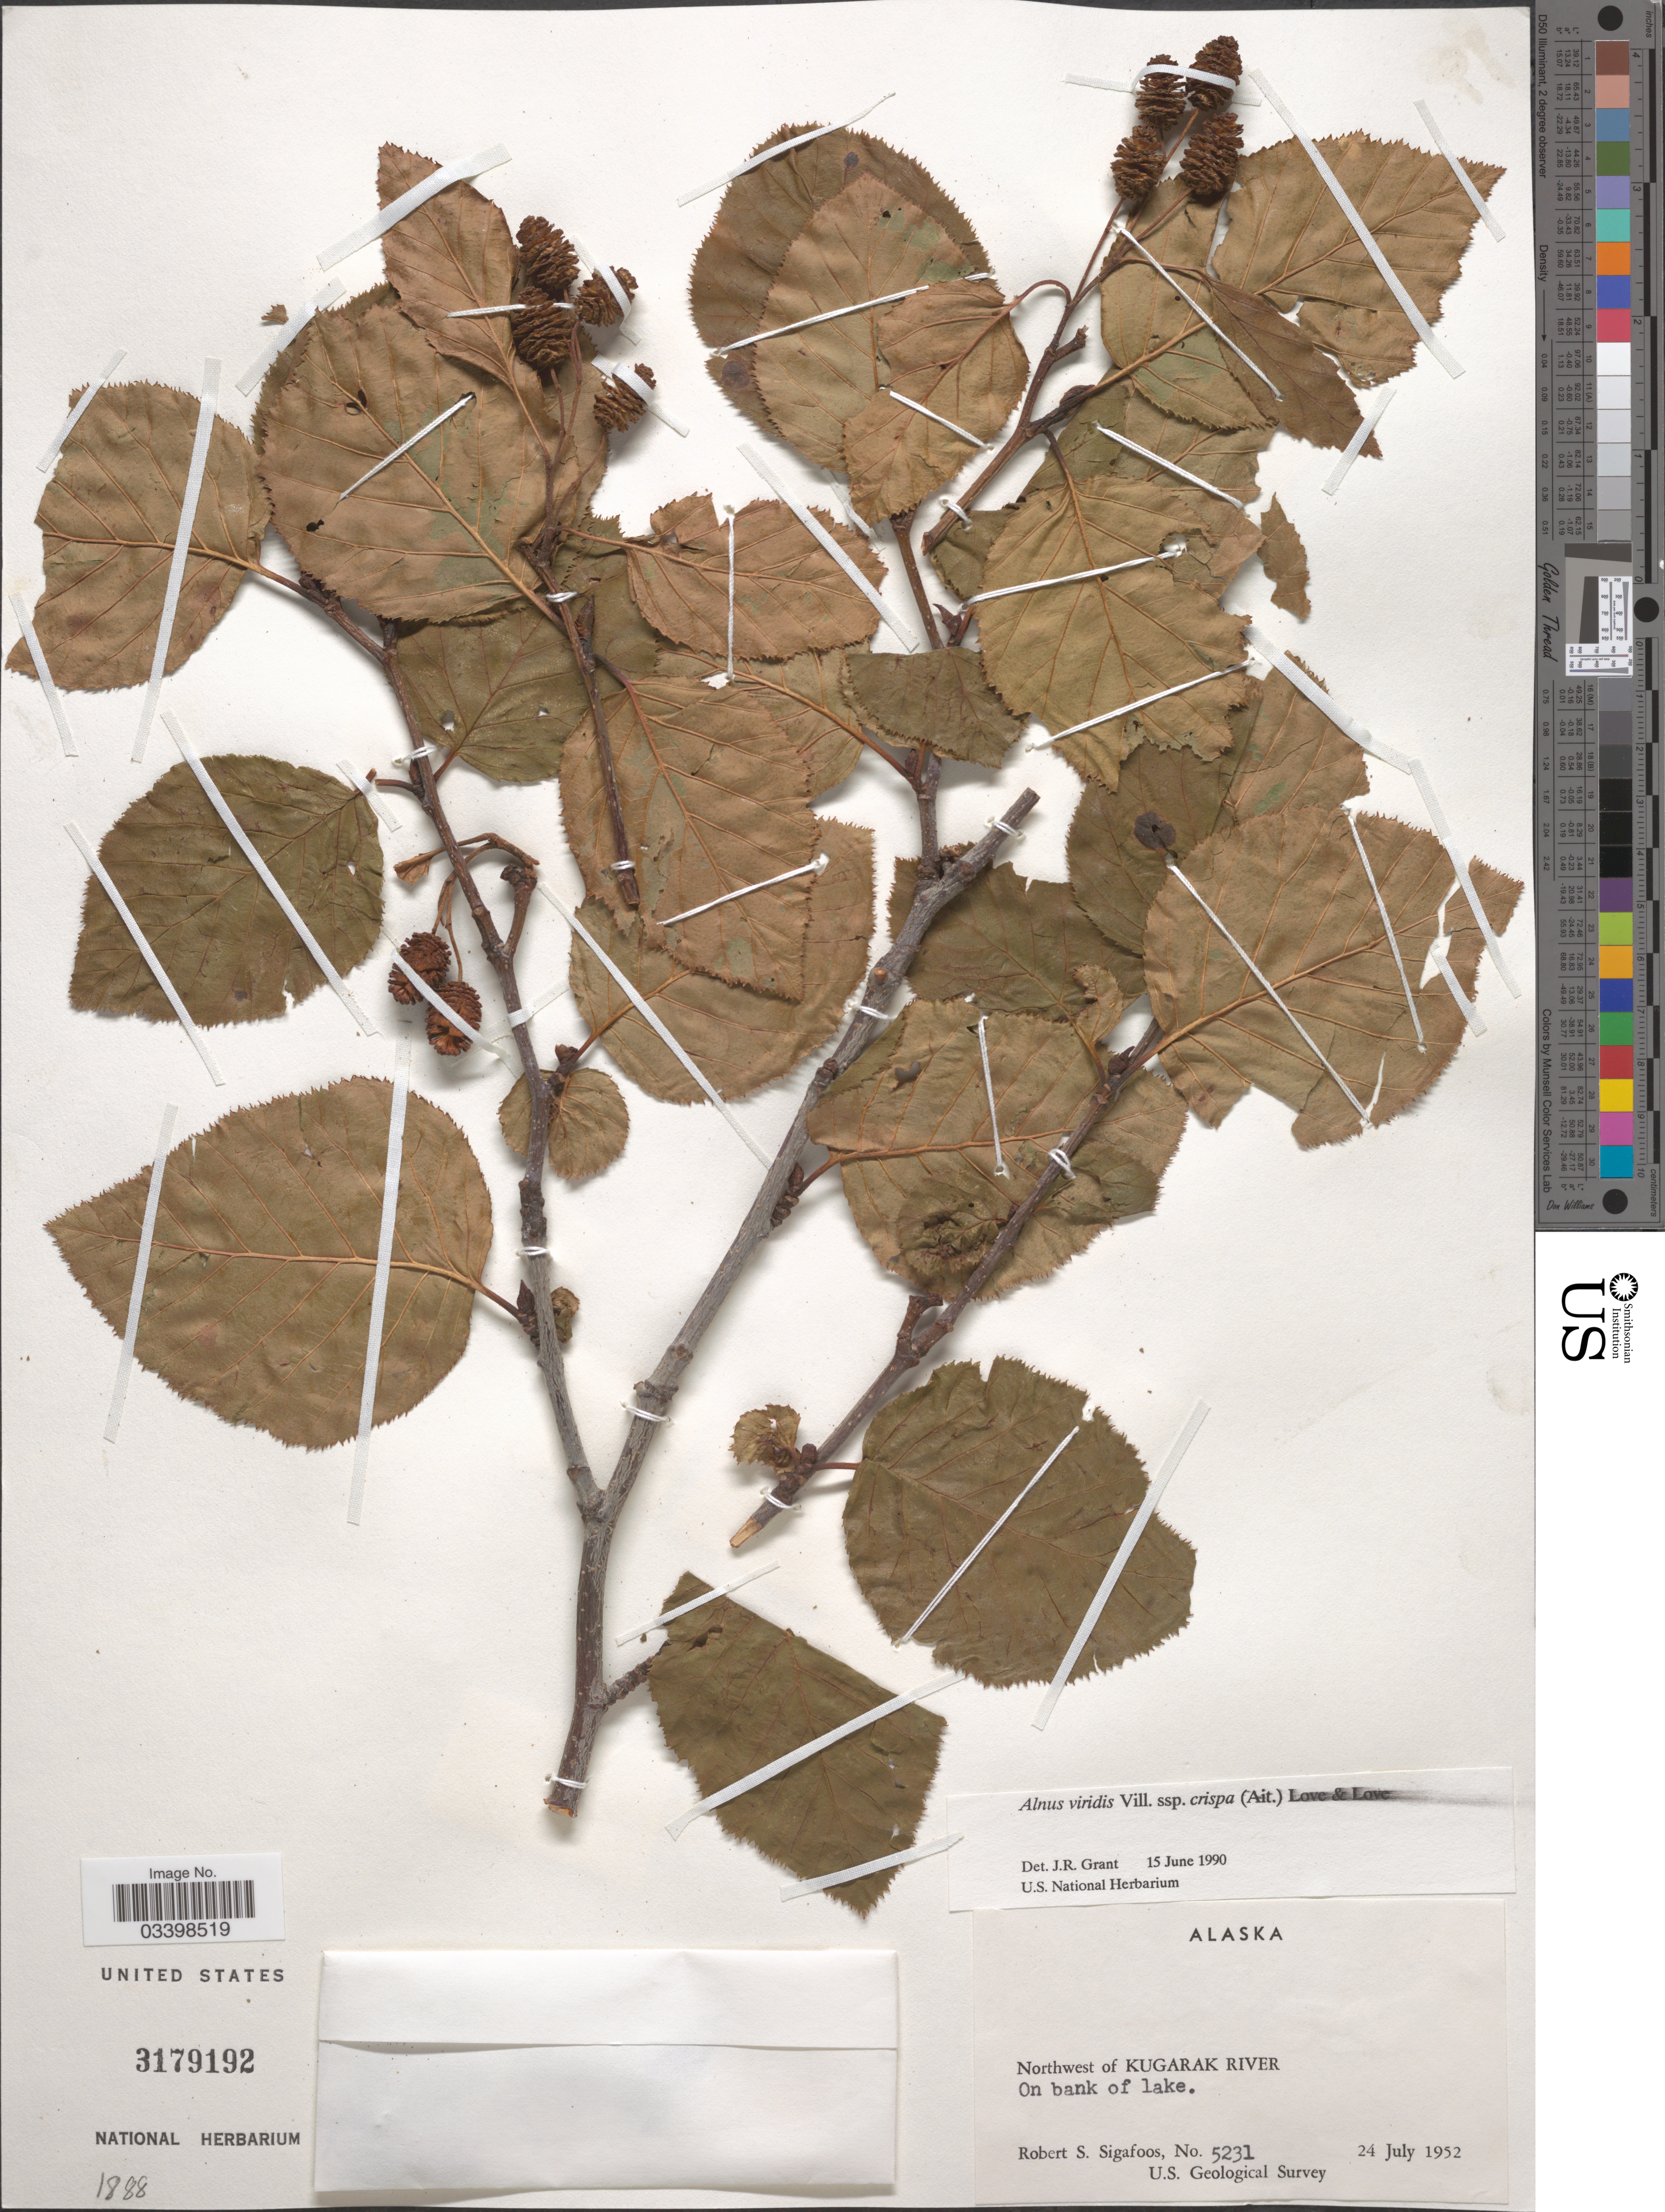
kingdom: Plantae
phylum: Tracheophyta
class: Magnoliopsida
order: Fagales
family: Betulaceae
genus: Alnus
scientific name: Alnus viridis subsp. crispa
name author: (Aiton) Turrill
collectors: R. Sigafoos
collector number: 5231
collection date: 1952-07-24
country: United States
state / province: Alaska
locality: Northwest of Kugarak River. On bank of lake.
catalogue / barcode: US 3179192